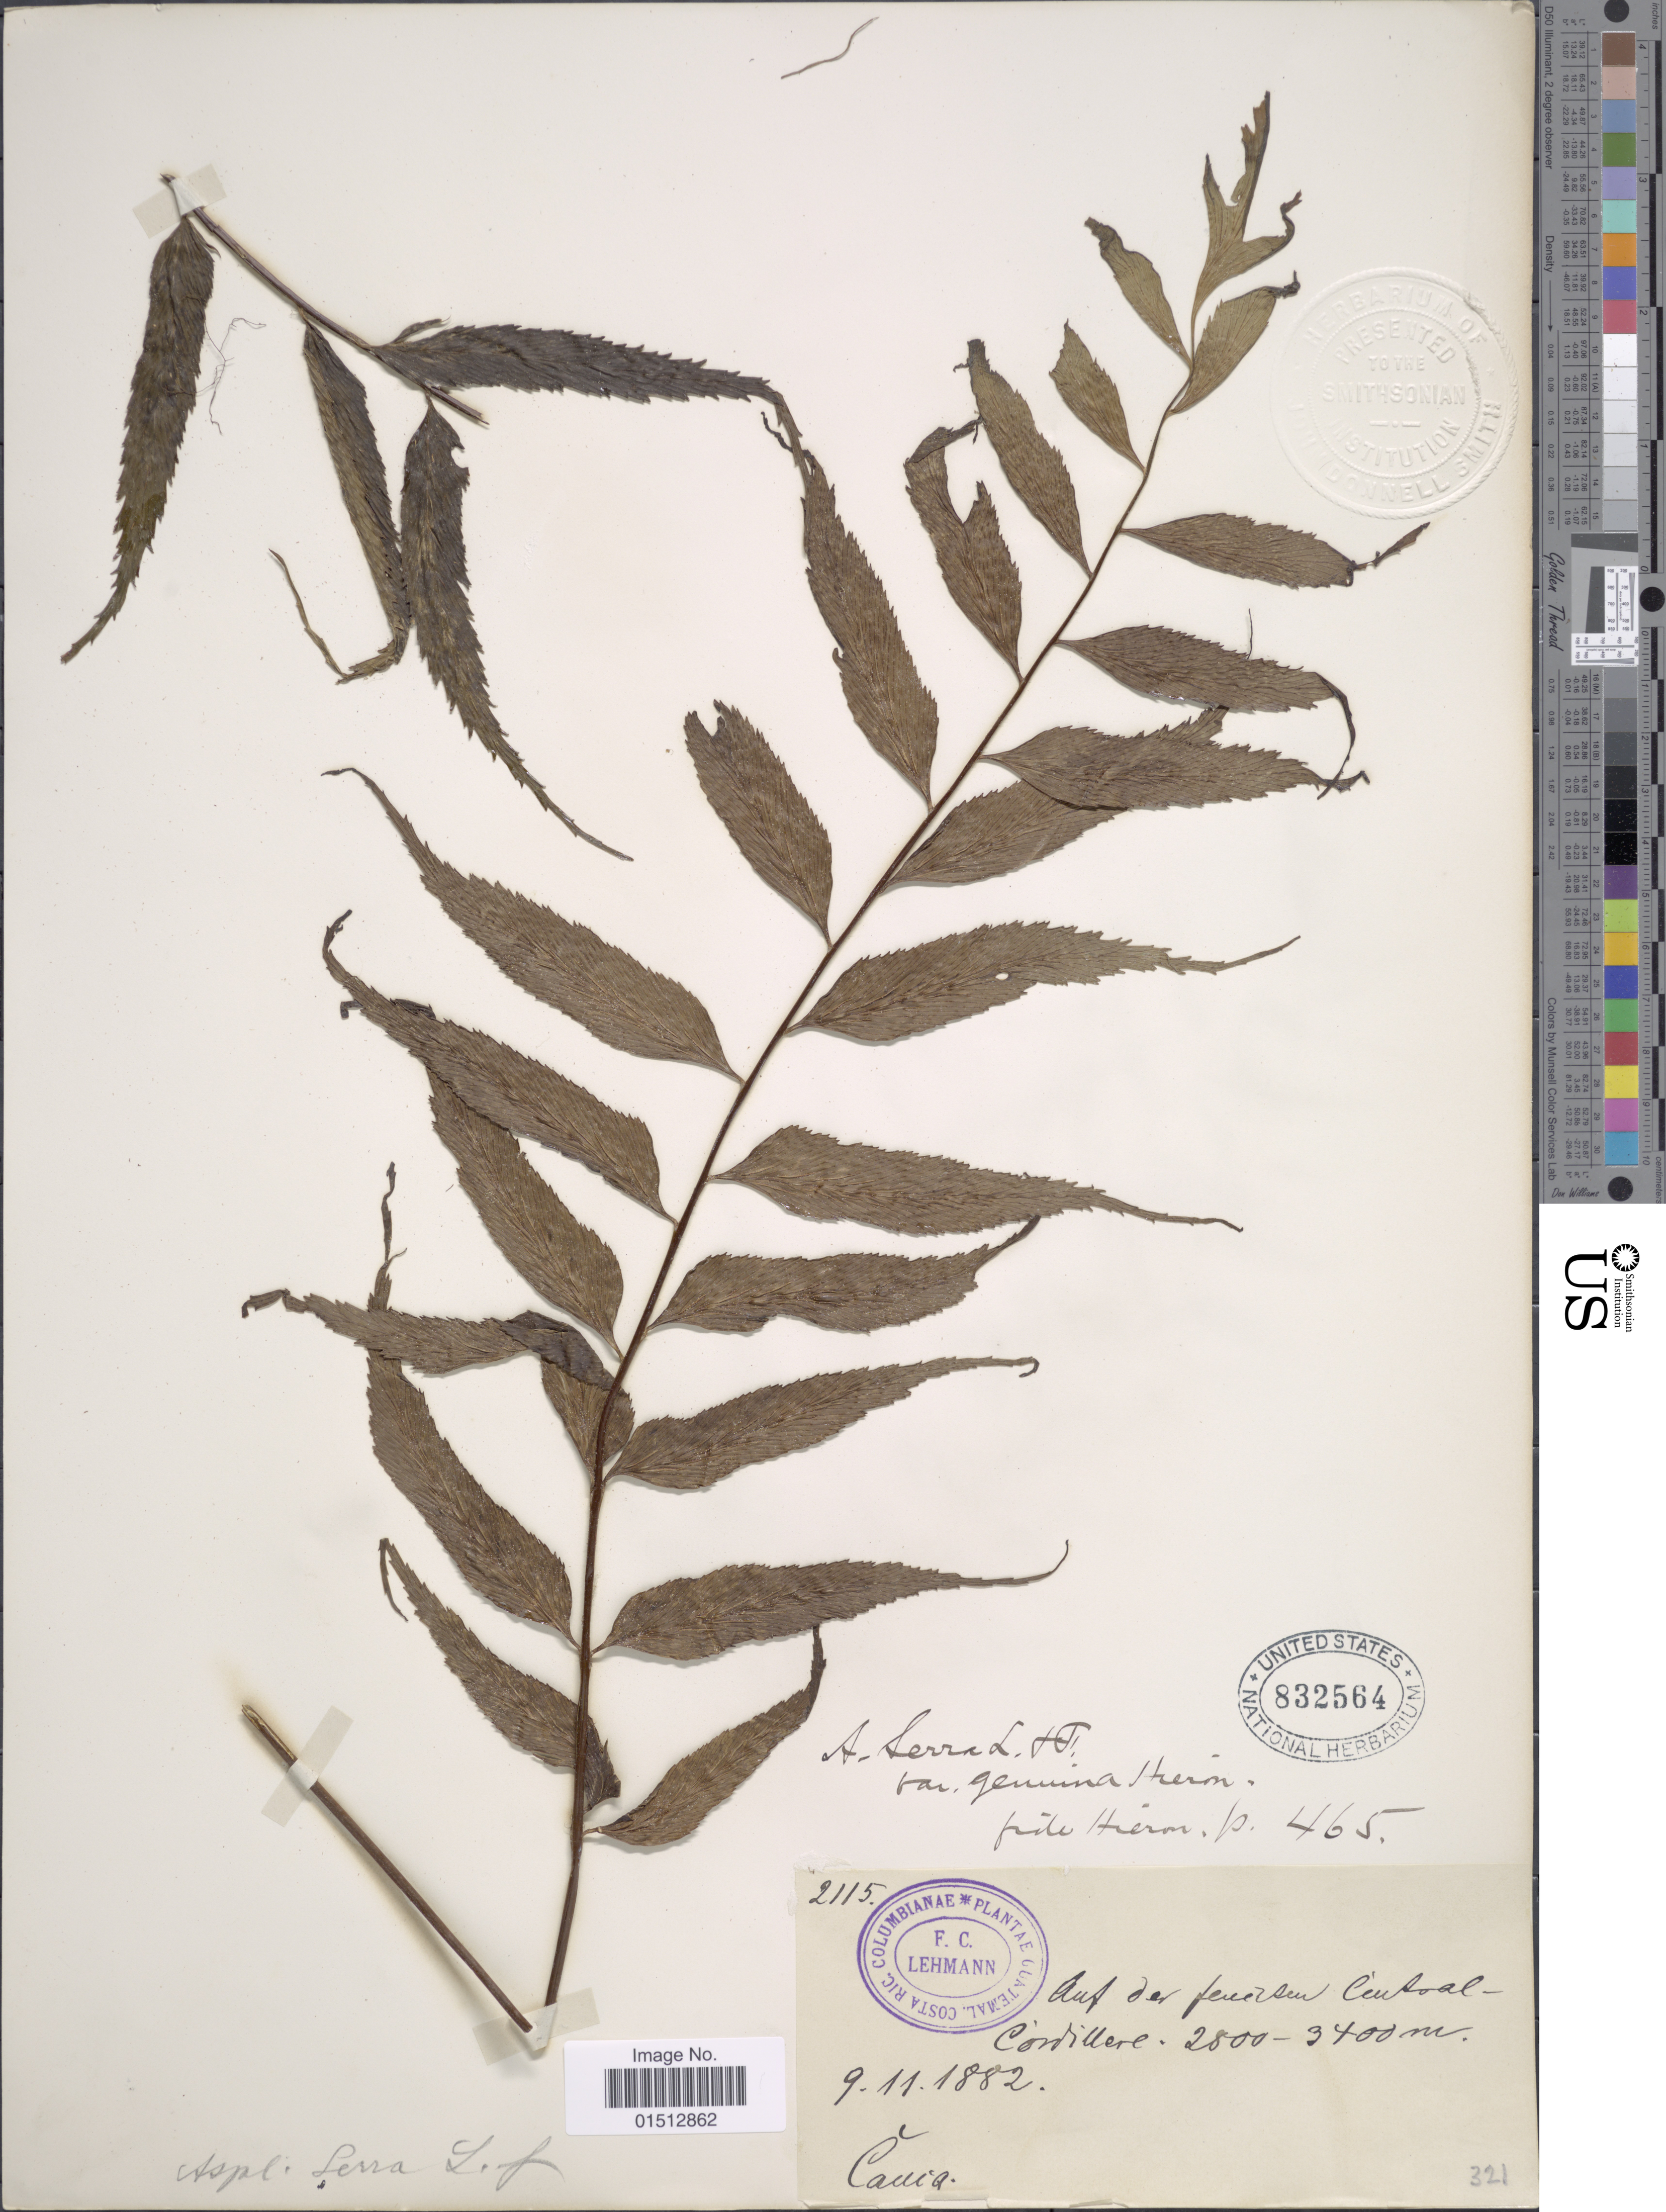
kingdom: Plantae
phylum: Tracheophyta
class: Polypodiopsida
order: Polypodiales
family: Aspleniaceae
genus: Asplenium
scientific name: Asplenium serra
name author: Langsd. & Fisch.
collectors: F. C. Lehmann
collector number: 2115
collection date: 1882-11-09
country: Colombia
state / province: Cauca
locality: Auf de feuchten Central Cordillera, Cauca.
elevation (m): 2800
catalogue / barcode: US 832564